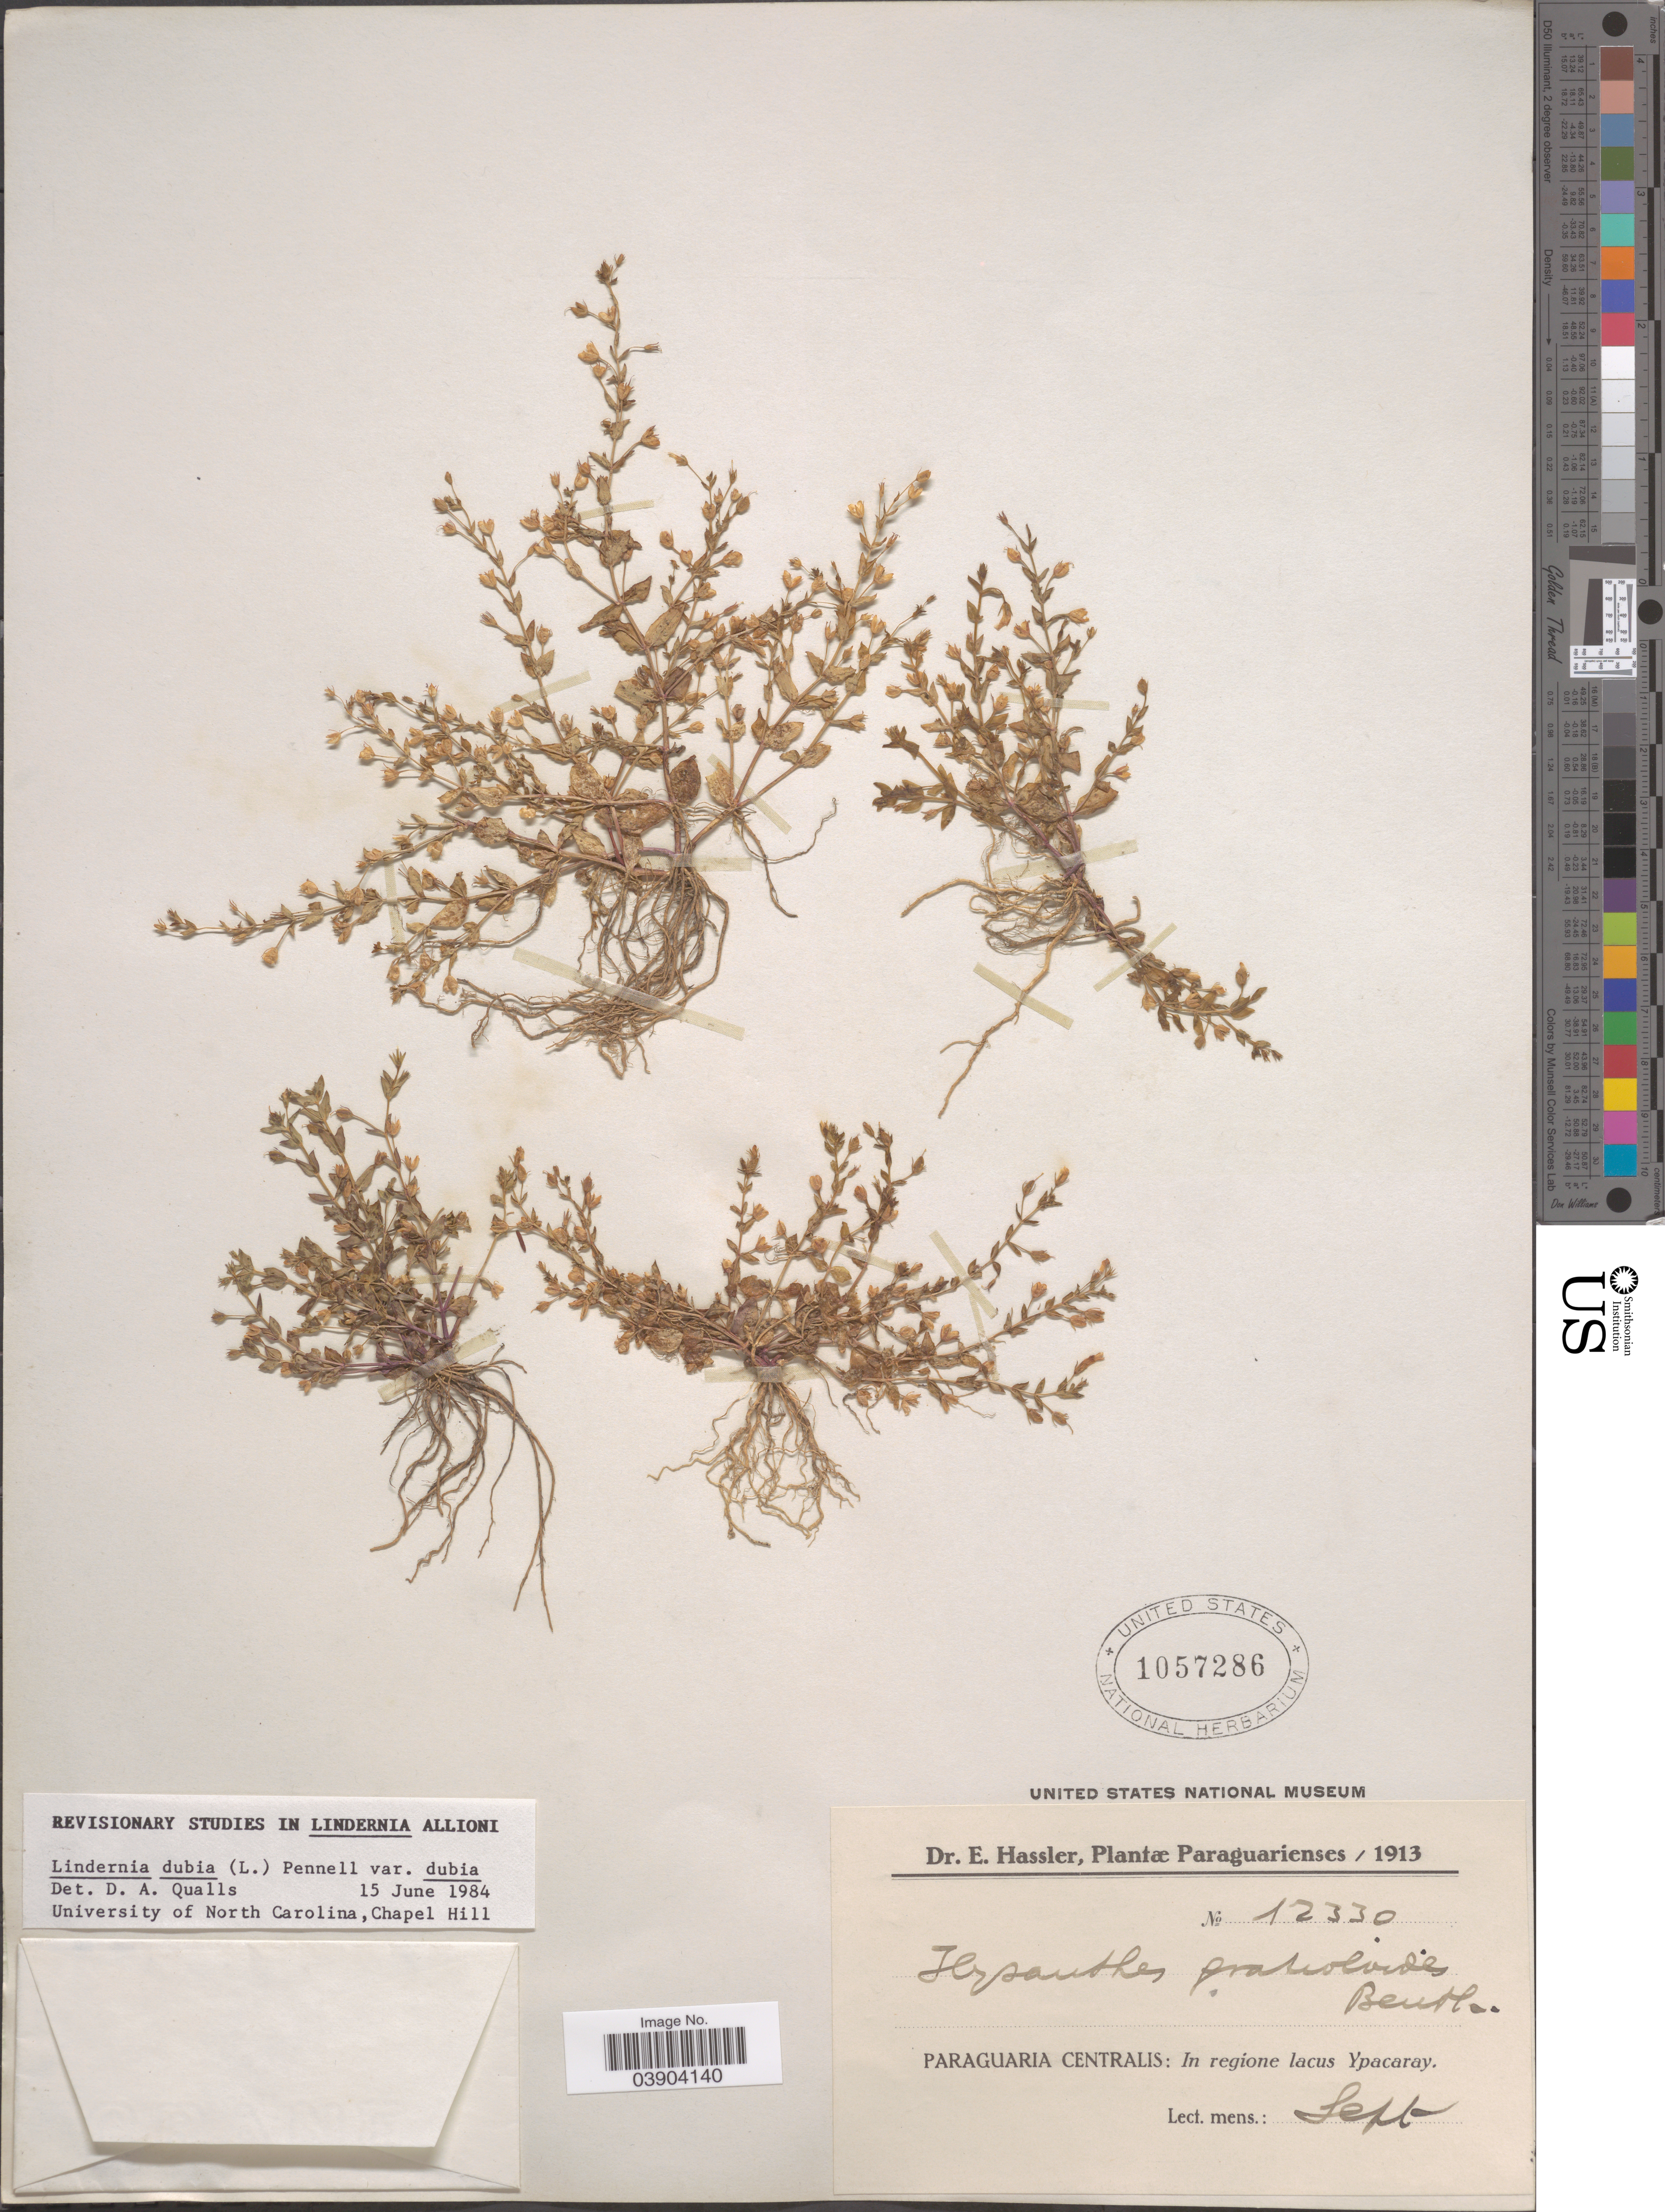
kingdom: Plantae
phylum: Tracheophyta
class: Magnoliopsida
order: Lamiales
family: Linderniaceae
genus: Lindernia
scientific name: Lindernia dubia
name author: (L.) Pennell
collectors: E. Hassler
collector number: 12330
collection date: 1913-09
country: Paraguay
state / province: Paraguari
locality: Paraguaria Centralis: in regione lacus Ypacaray.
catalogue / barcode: US 1057286